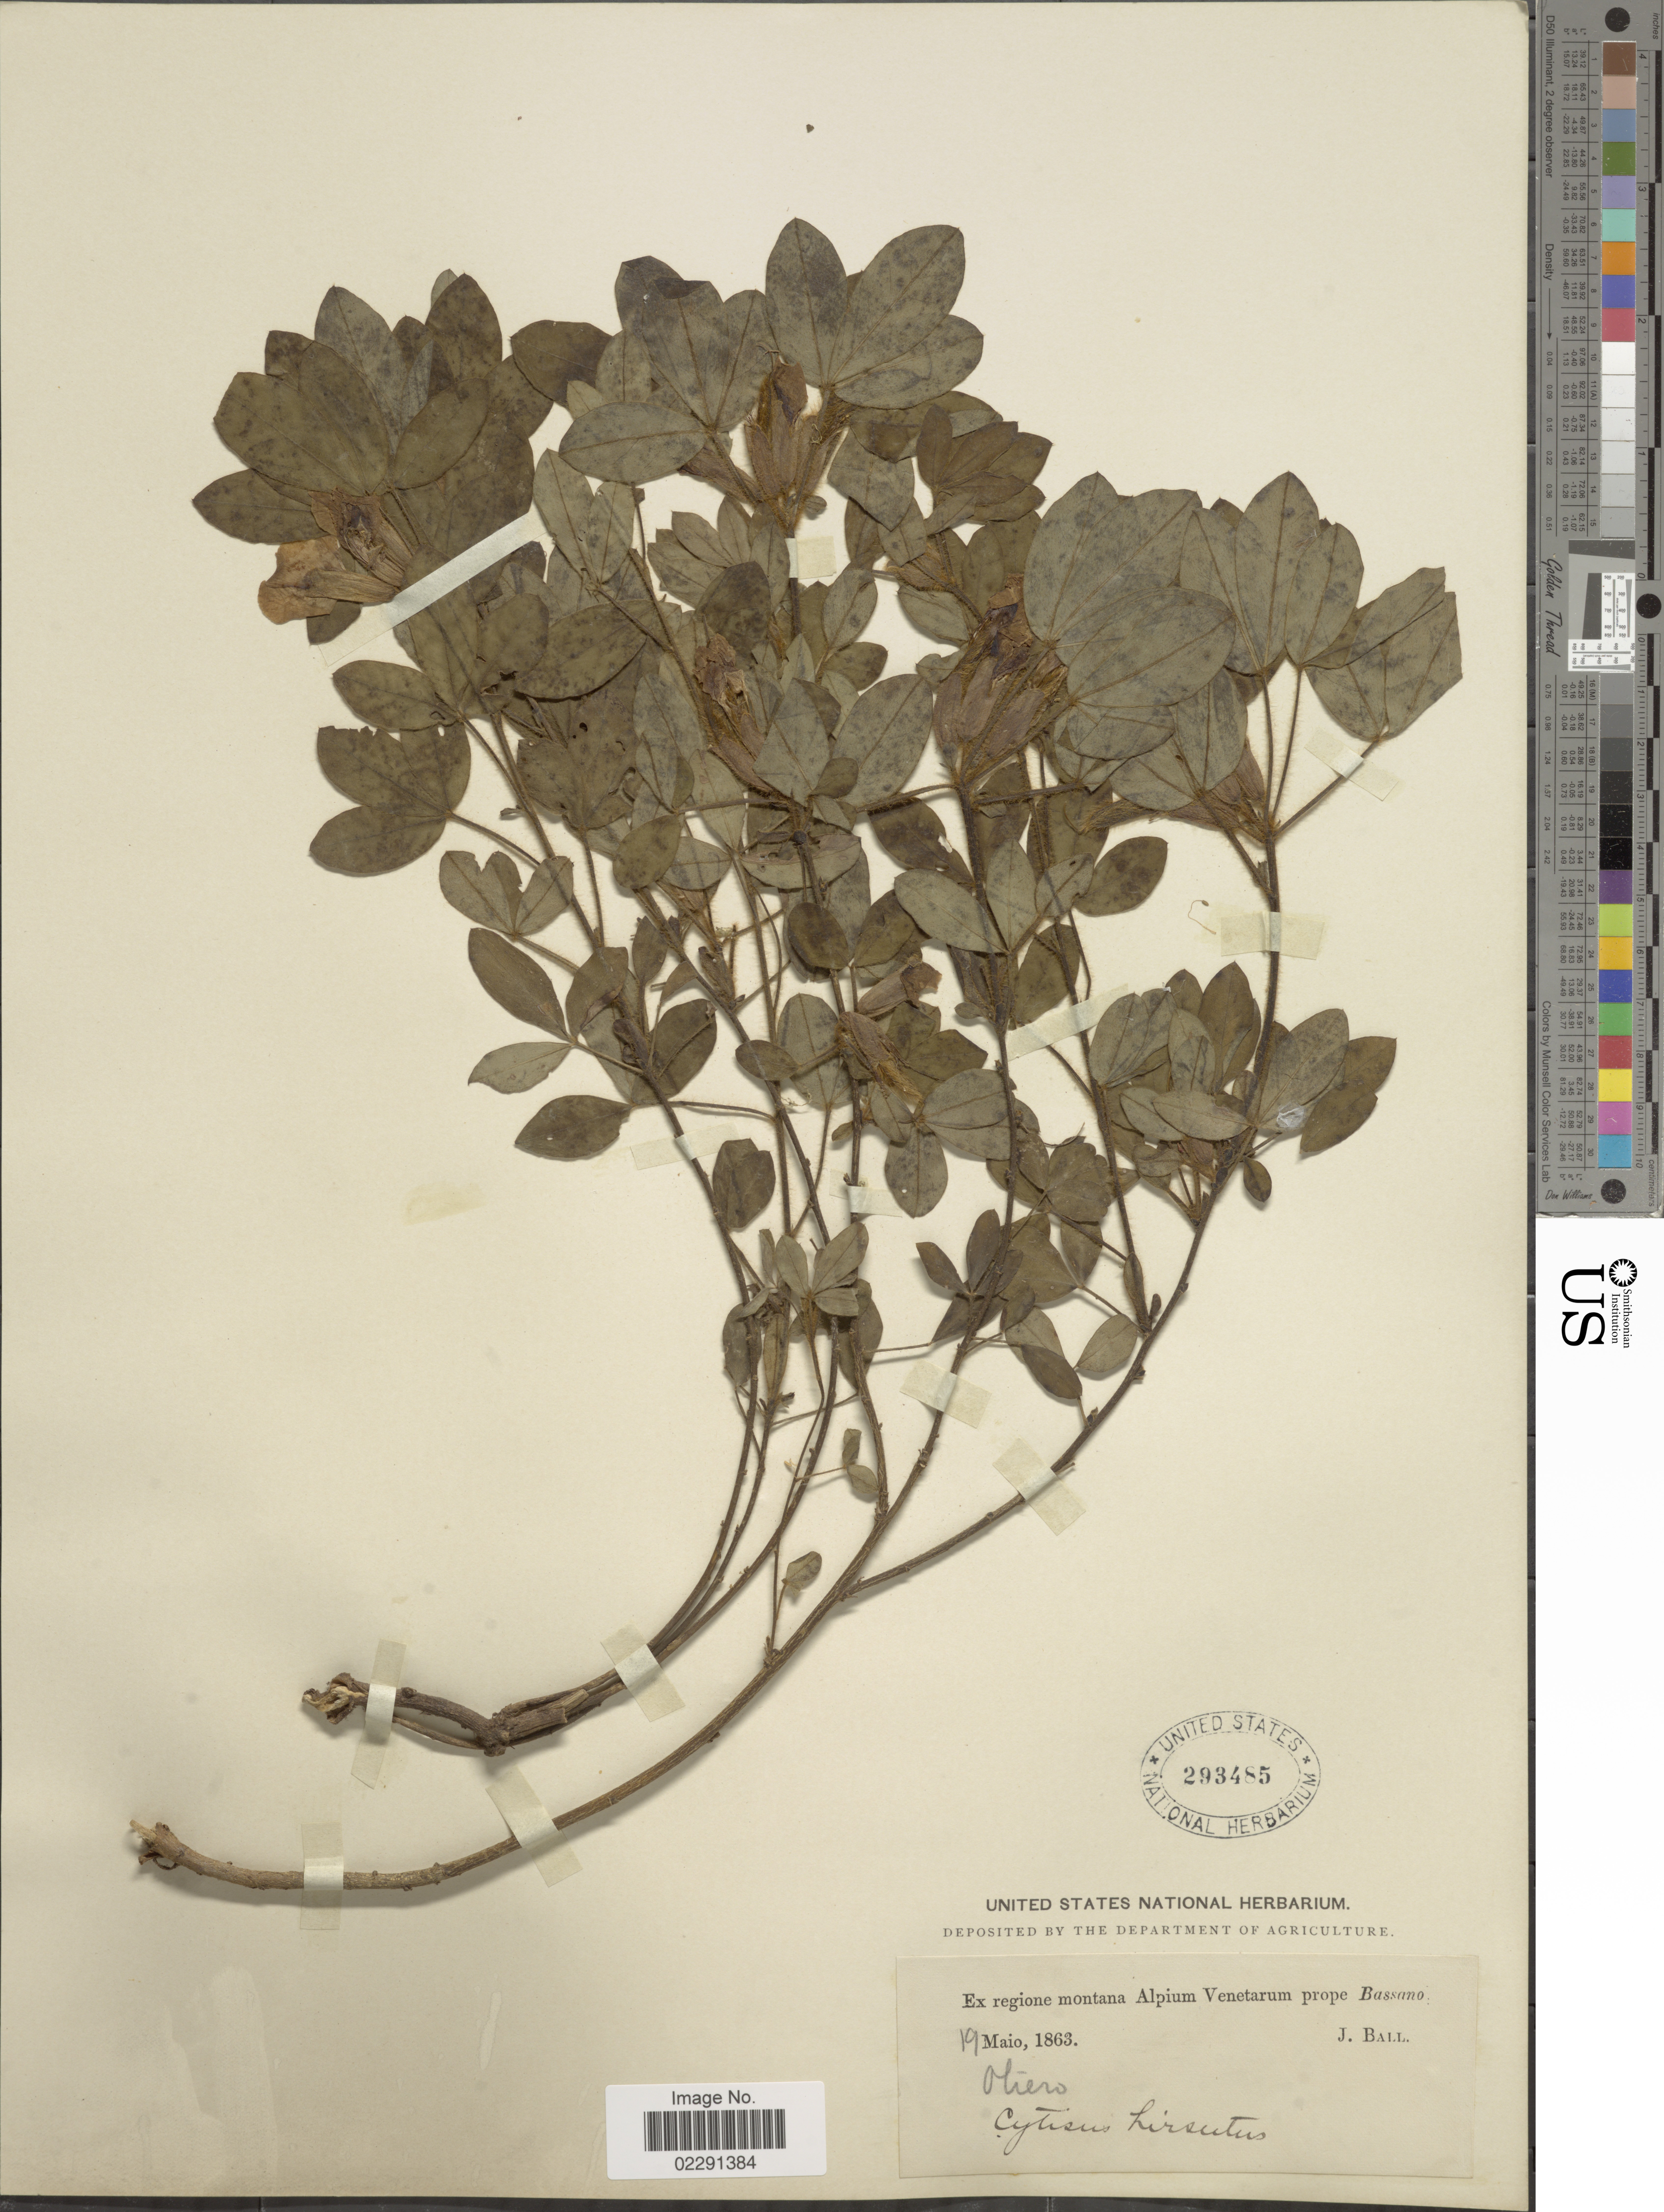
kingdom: Plantae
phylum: Tracheophyta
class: Magnoliopsida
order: Fabales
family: Fabaceae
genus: Cytisus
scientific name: Cytisus hirsutus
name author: L.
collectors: J. Ball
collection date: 1863-05-19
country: Italy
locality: Alpium Venetarum prope Bassano, Oliero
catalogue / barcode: US 293485